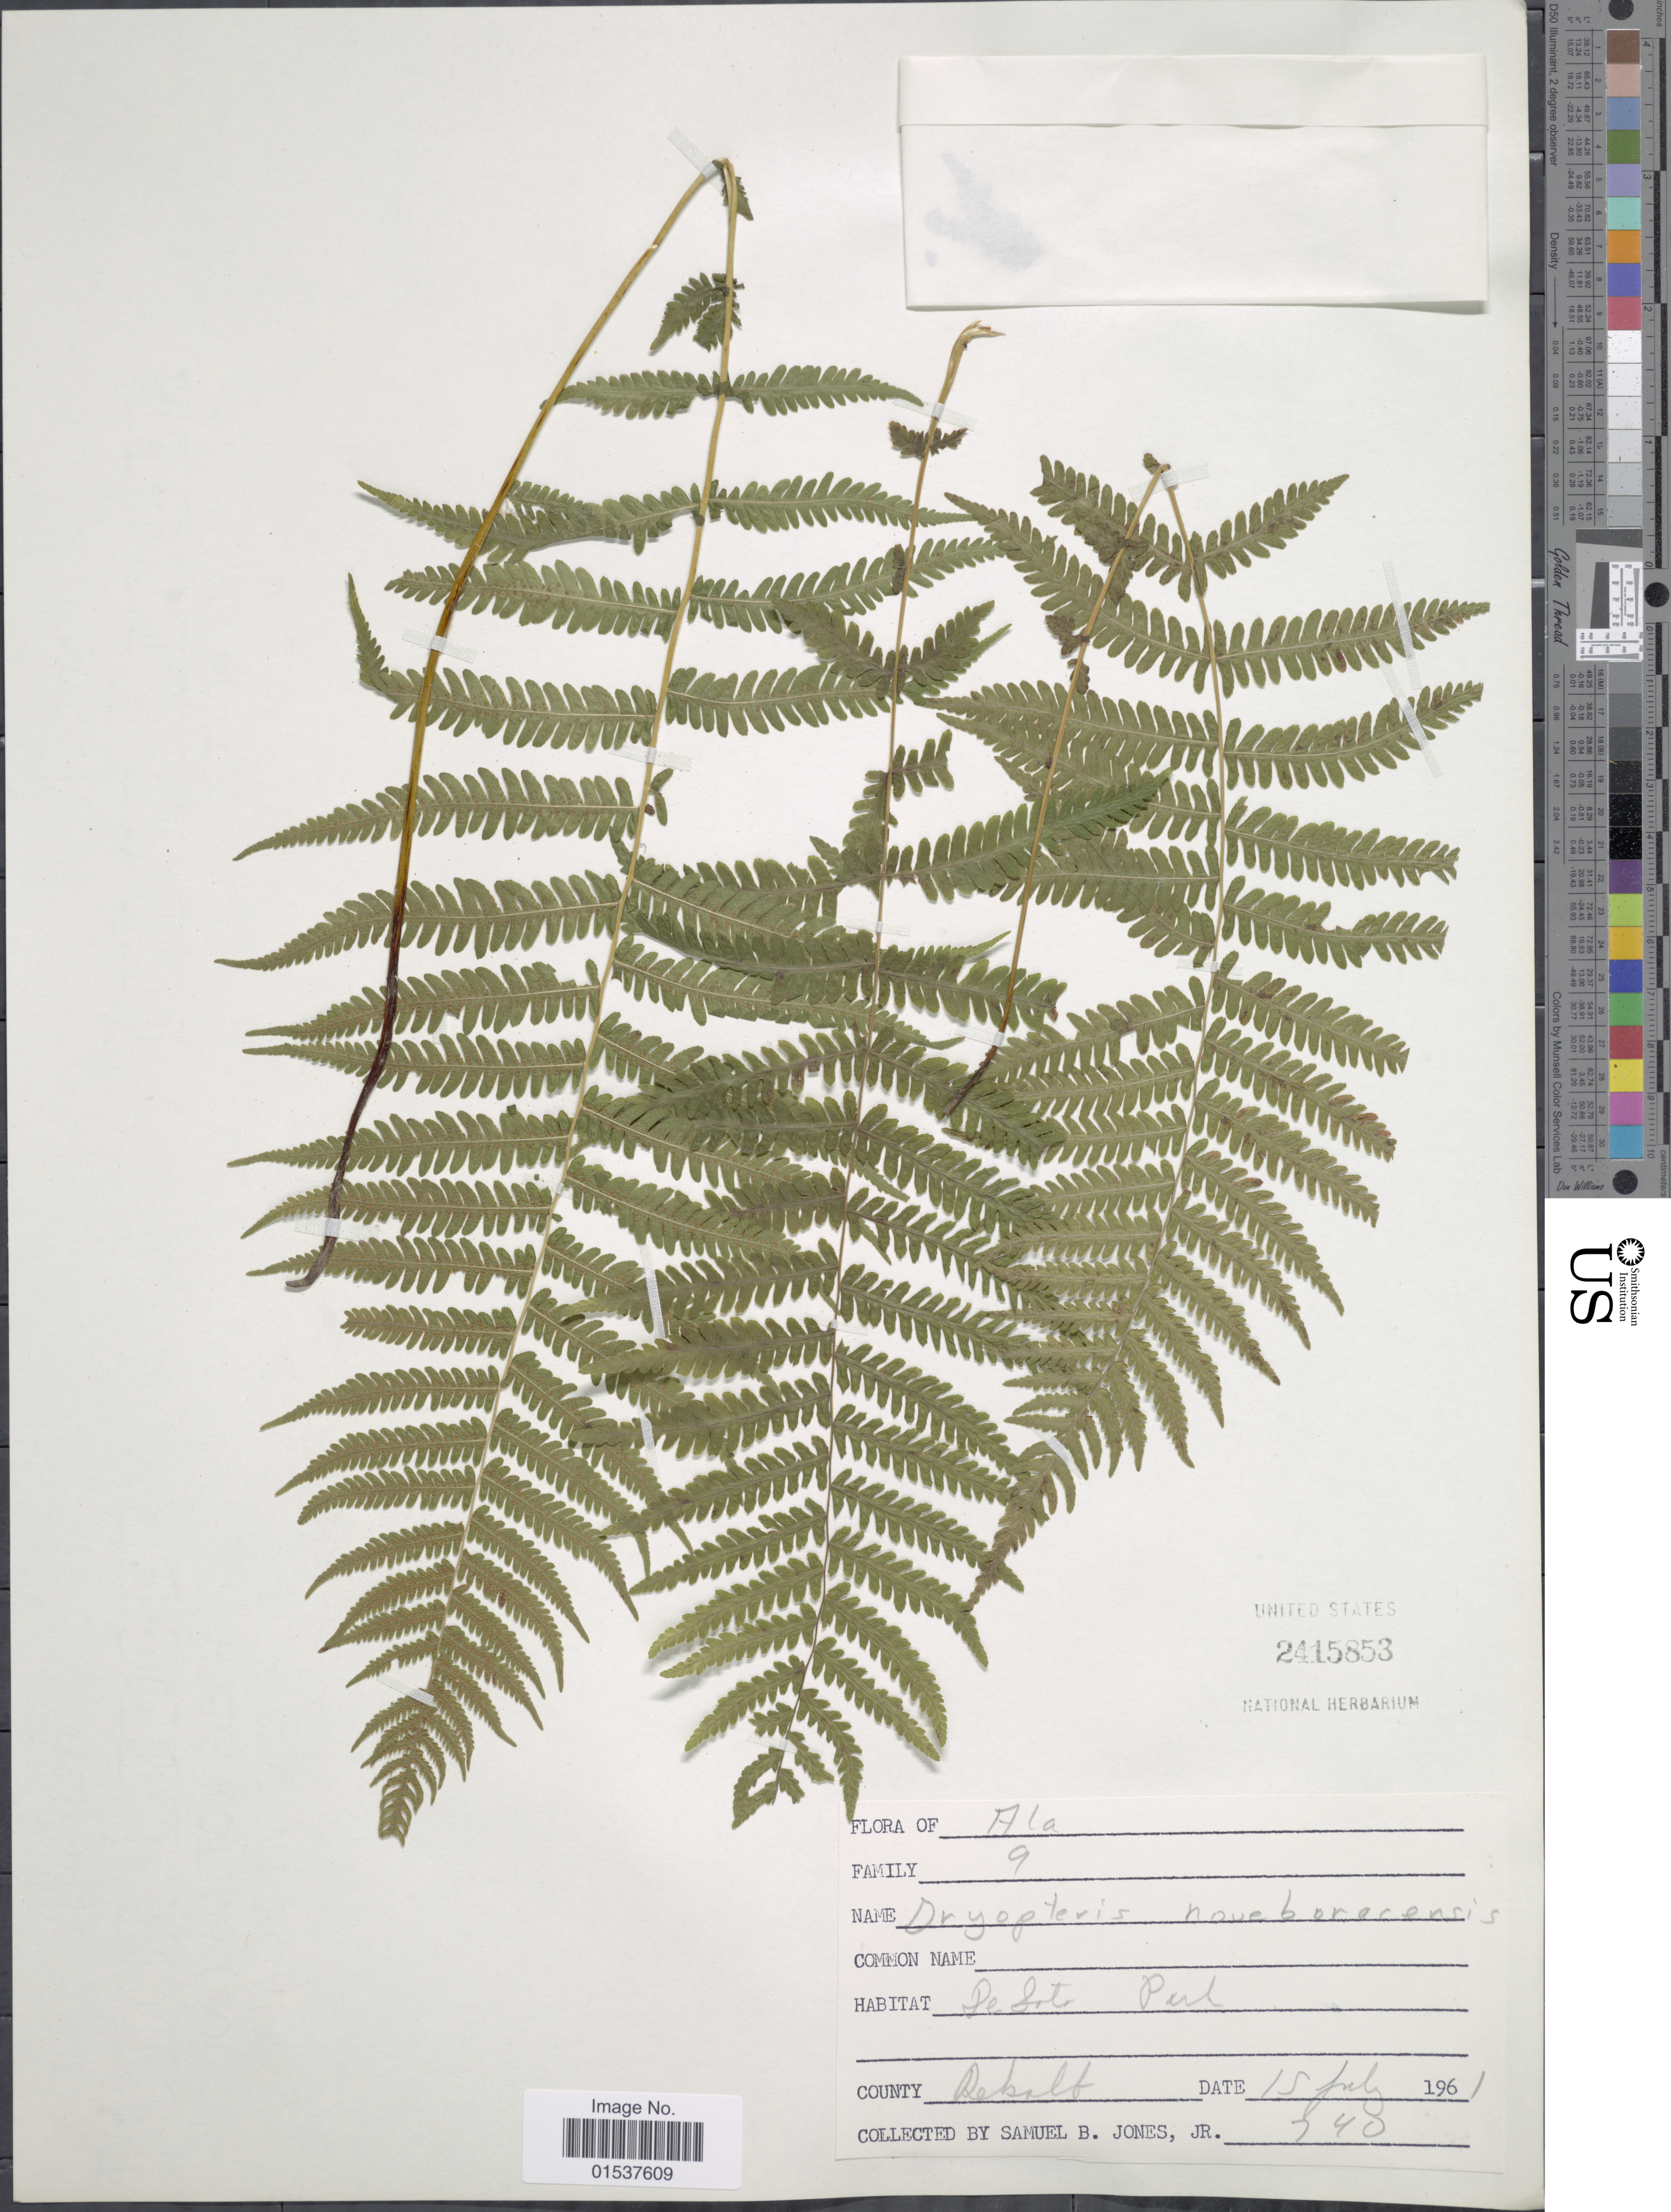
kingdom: Plantae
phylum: Tracheophyta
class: Polypodiopsida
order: Polypodiales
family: Thelypteridaceae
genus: Parathelypteris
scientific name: Parathelypteris noveboracensis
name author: (L.) Ching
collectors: S. B. Jones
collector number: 740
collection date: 1961-07-15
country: United States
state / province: Alabama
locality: De Soto Park.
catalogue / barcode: US 2415853